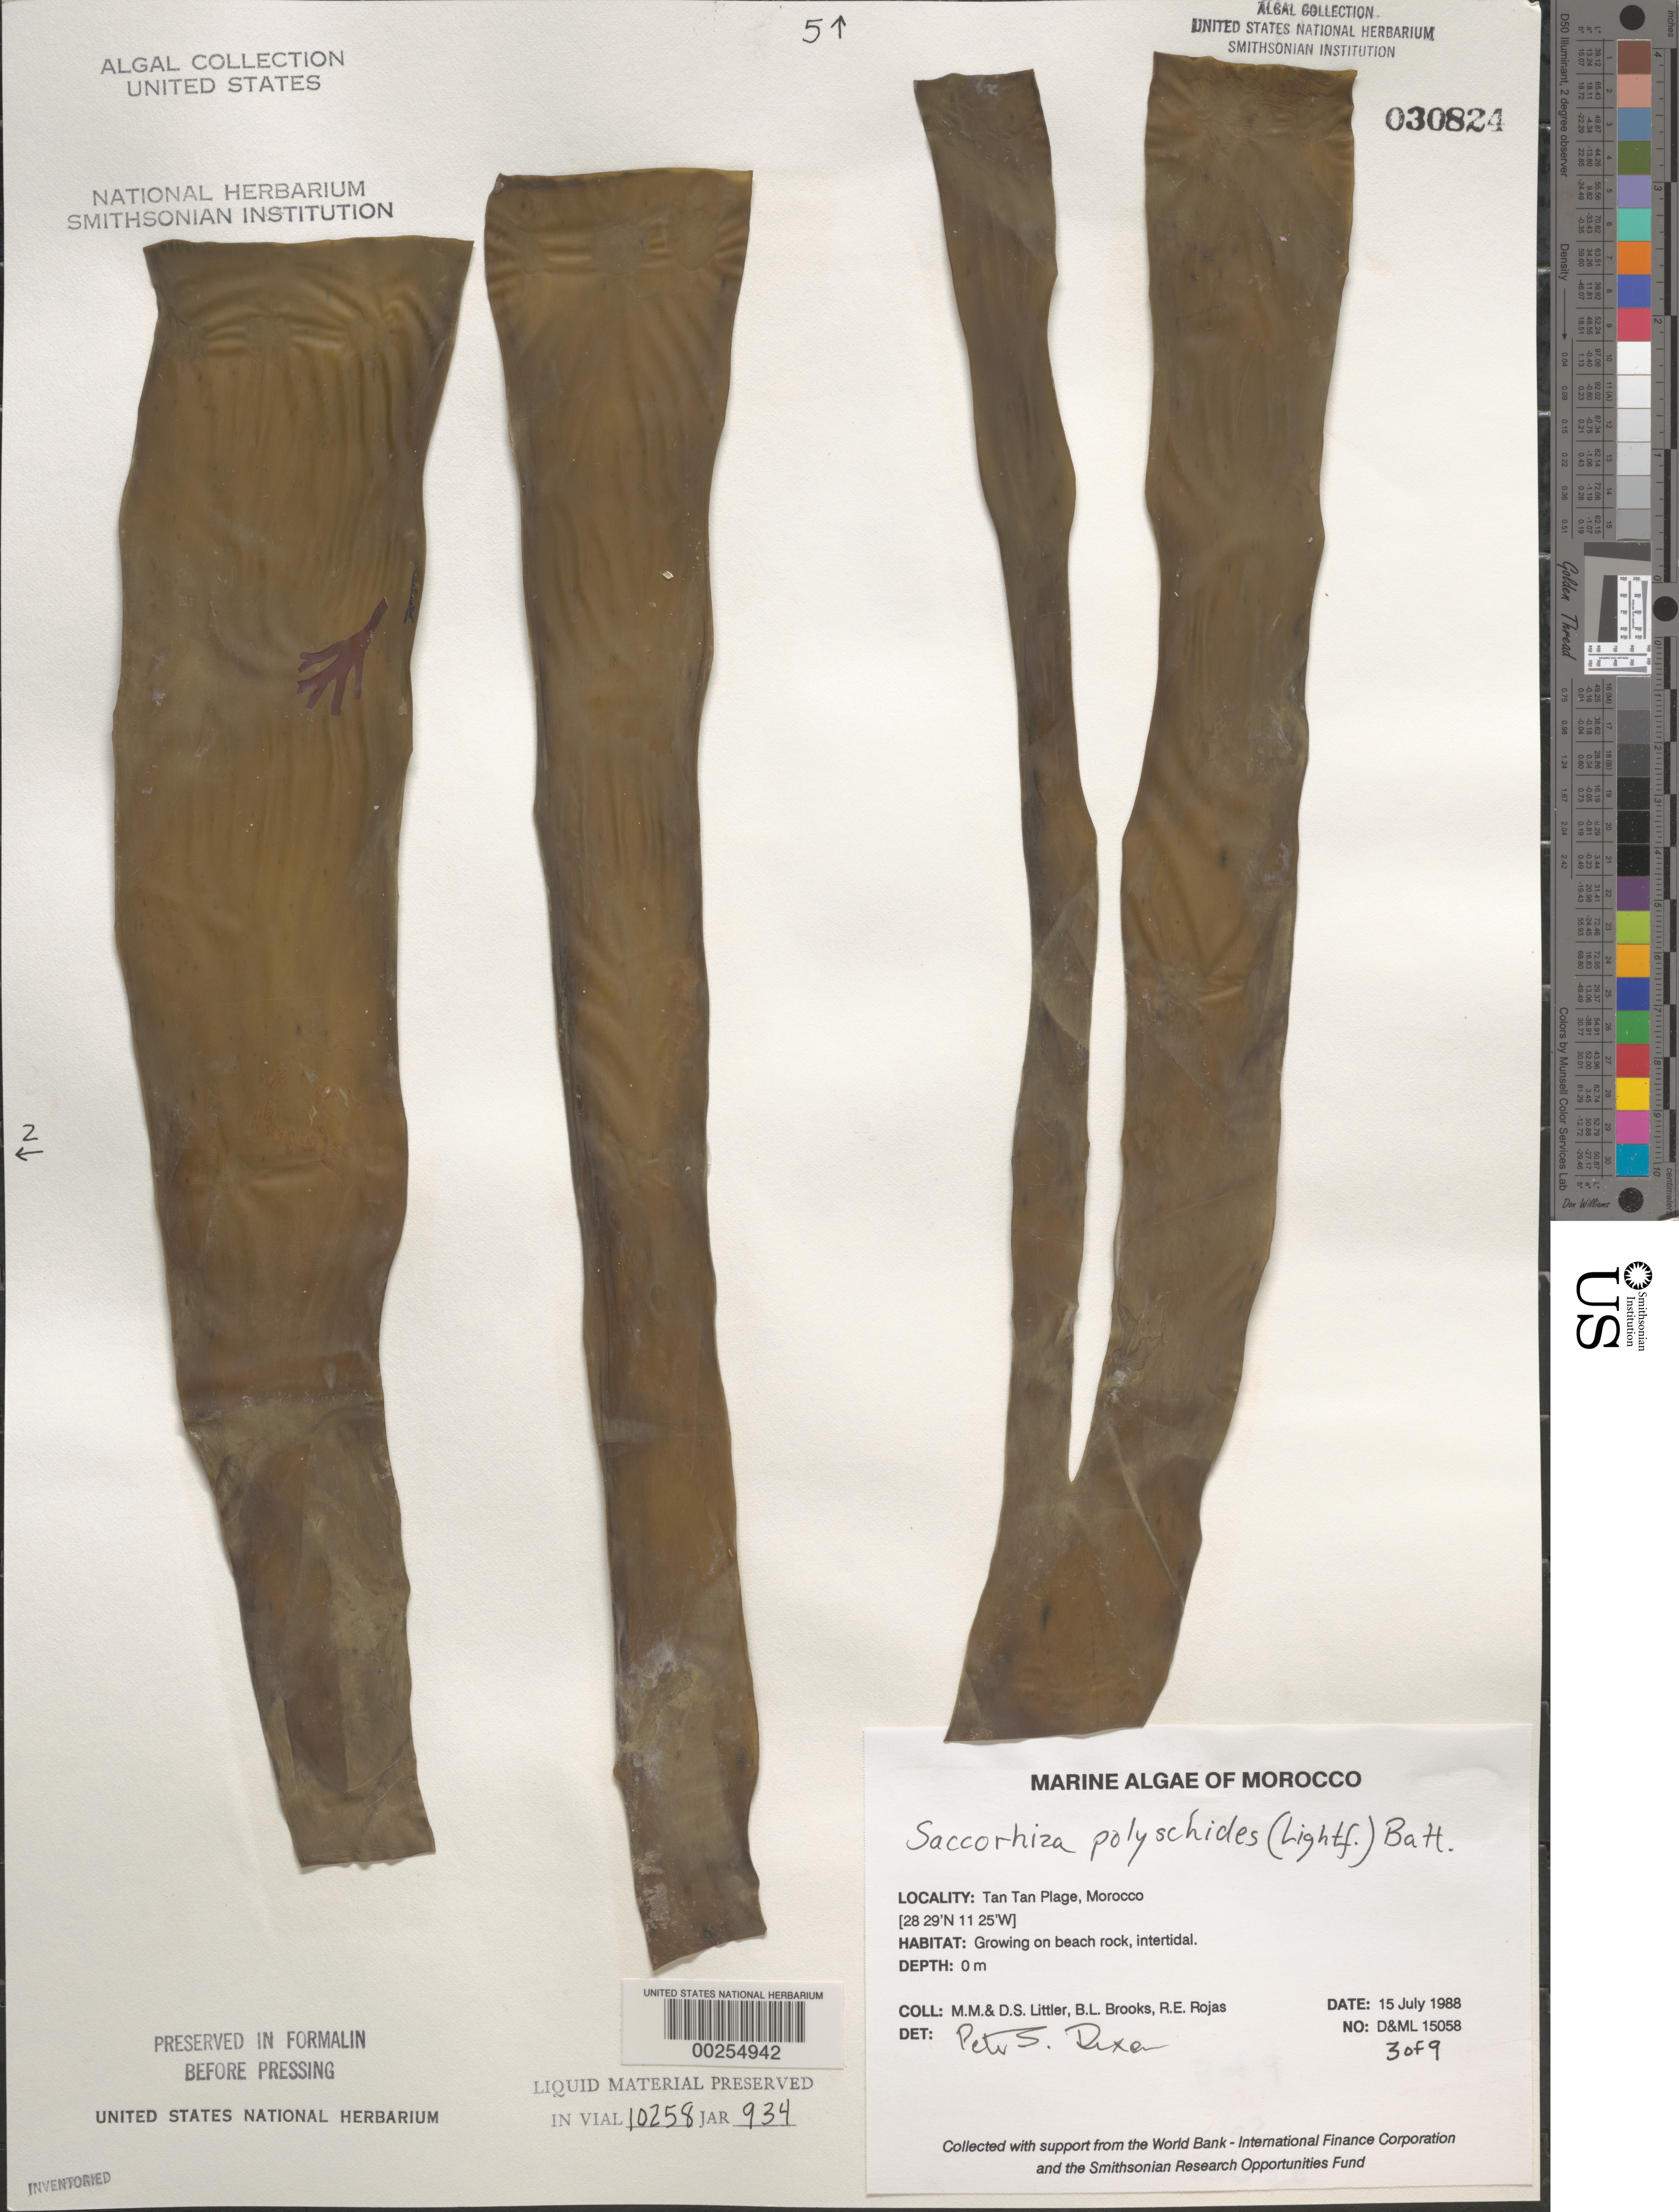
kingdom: Chromista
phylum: Foraminifera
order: Astrorhizida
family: Hyperamminidae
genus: Saccorhiza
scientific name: Saccorhiza polyschides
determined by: Dixon, P. S.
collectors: M. M. Littler, D. S. Littler, B. Brooks & R. Rojas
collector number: D&ML 15058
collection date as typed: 15 Jul 1988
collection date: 1988-07-15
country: Morocco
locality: Tan Tan Plage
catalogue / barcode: US 30824